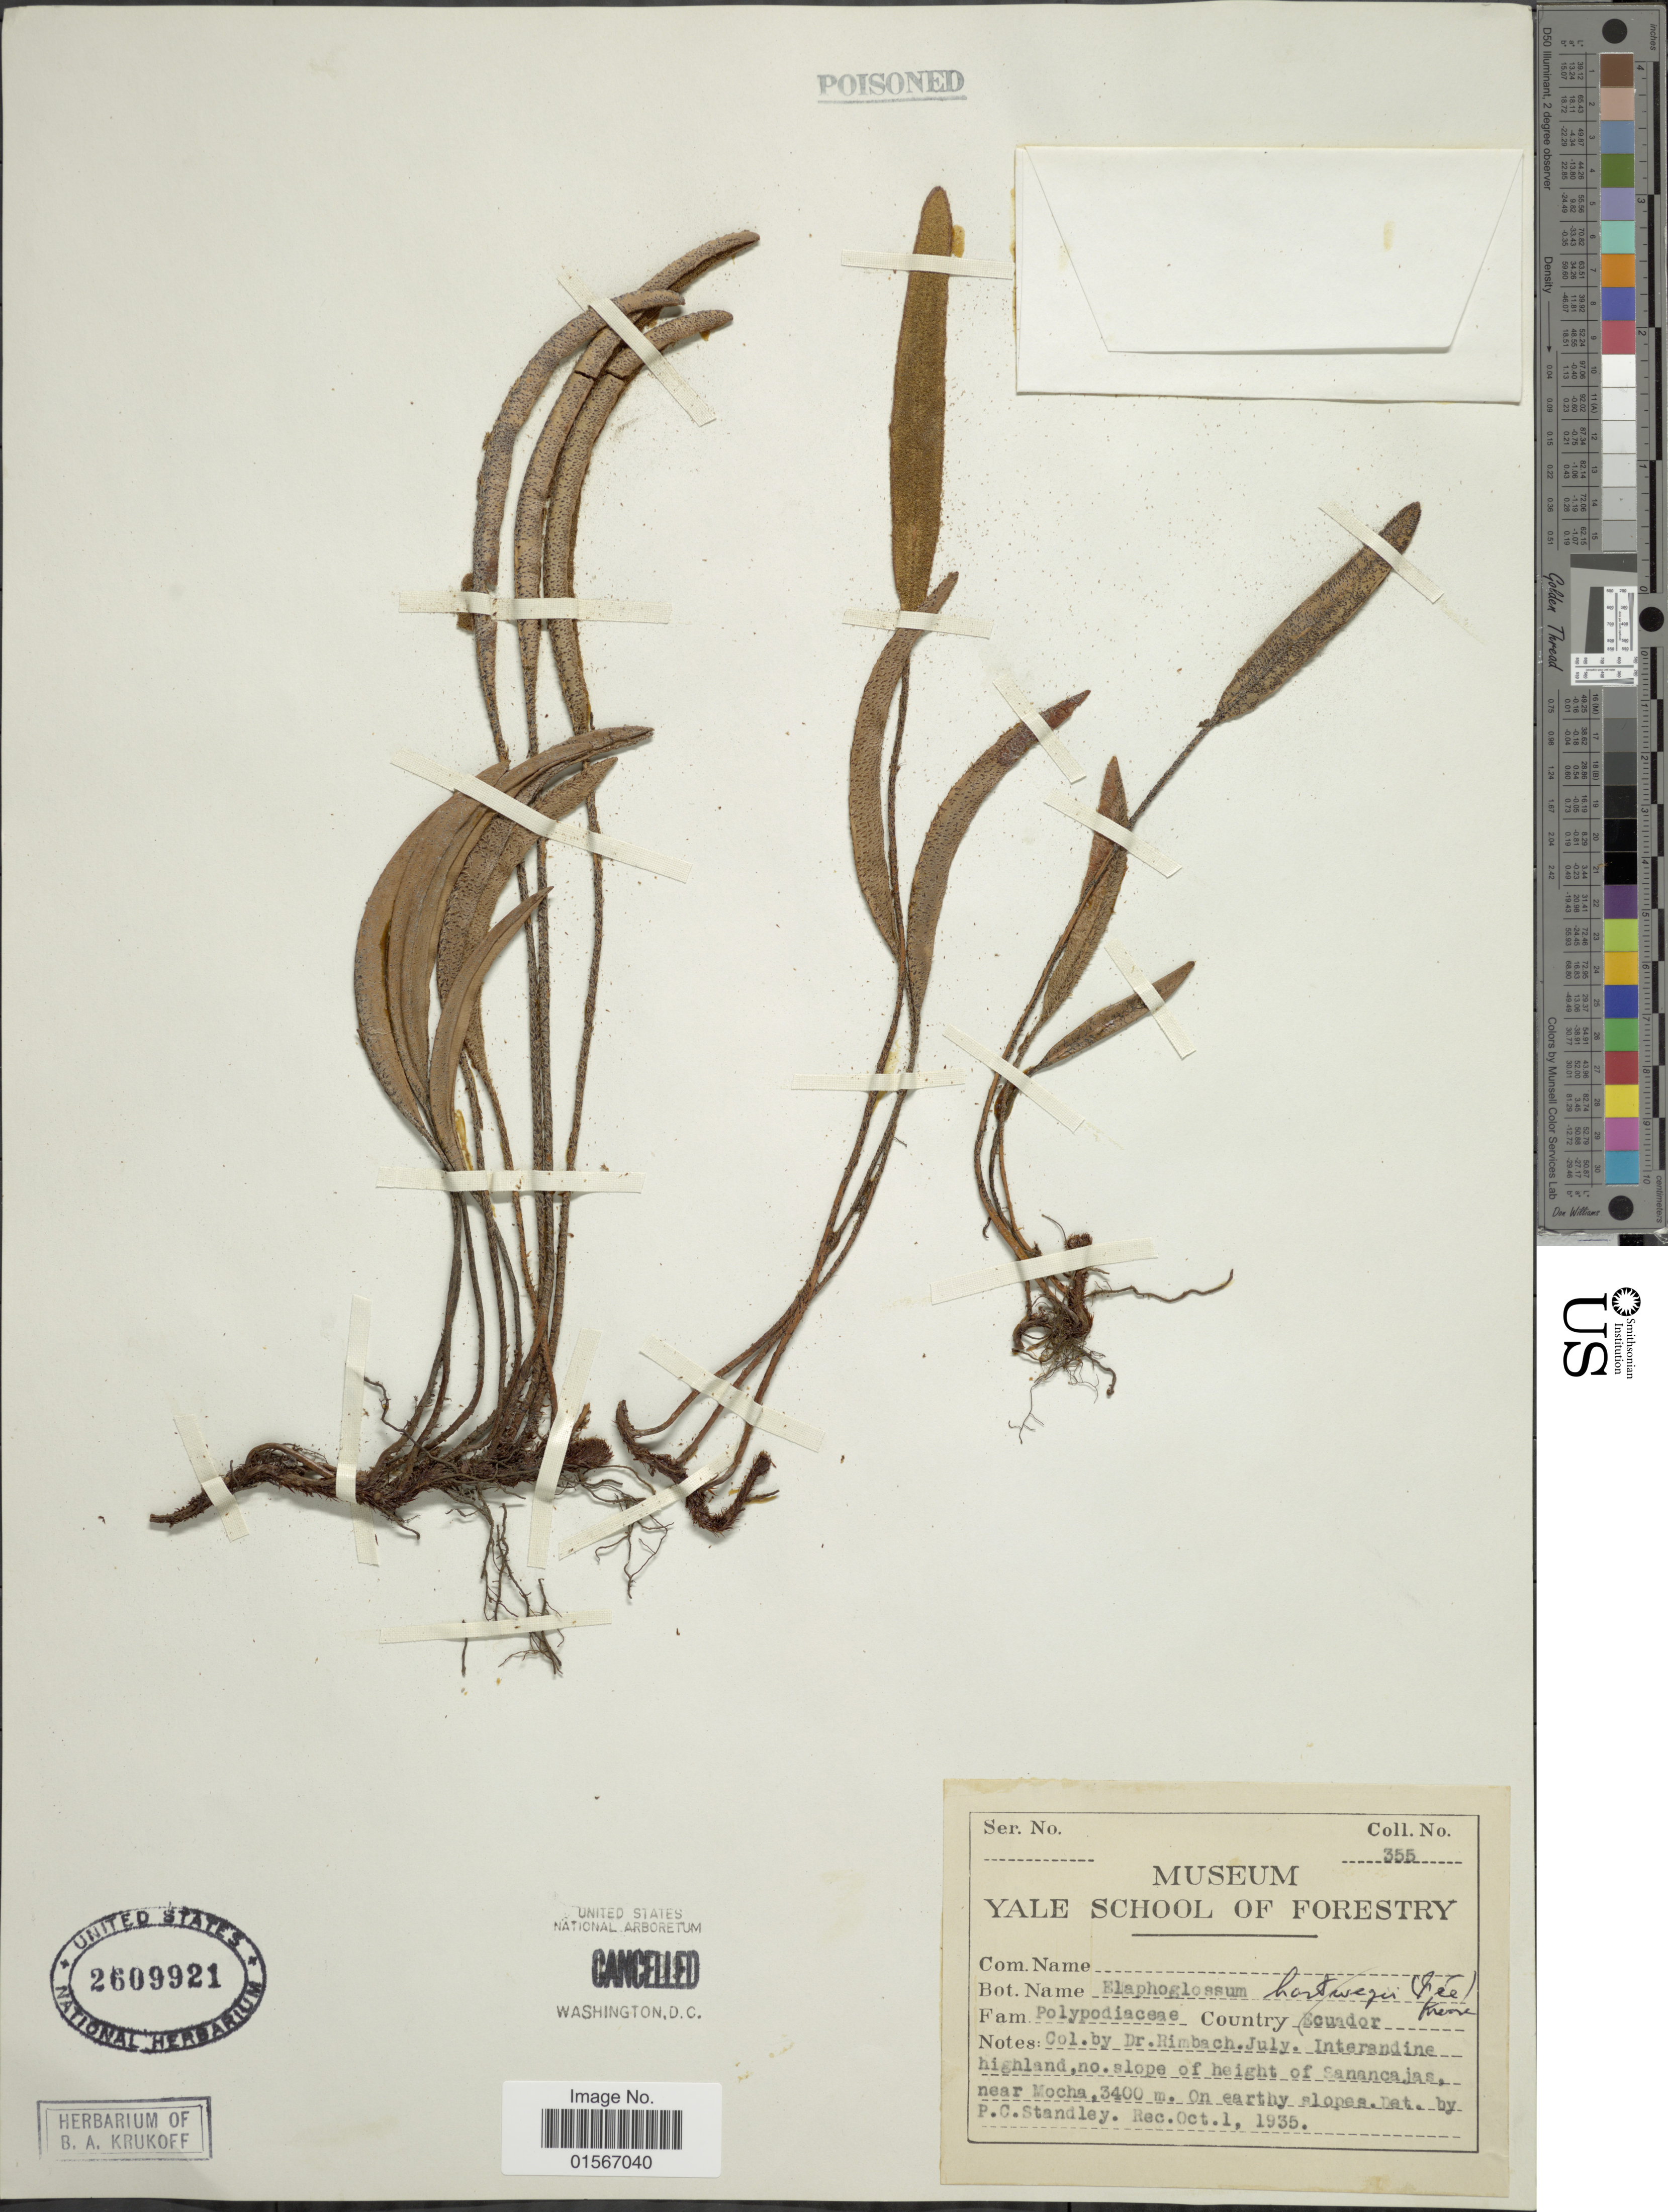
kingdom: Plantae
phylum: Tracheophyta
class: Polypodiopsida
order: Polypodiales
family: Dryopteridaceae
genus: Elaphoglossum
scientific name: Elaphoglossum mathewsii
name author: (Fée) T. Moore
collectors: Rimbach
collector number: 355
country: Ecuador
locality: Interandine highland, no slope of height of Sanancajas, near Mocha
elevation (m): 3400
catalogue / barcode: US 2609921